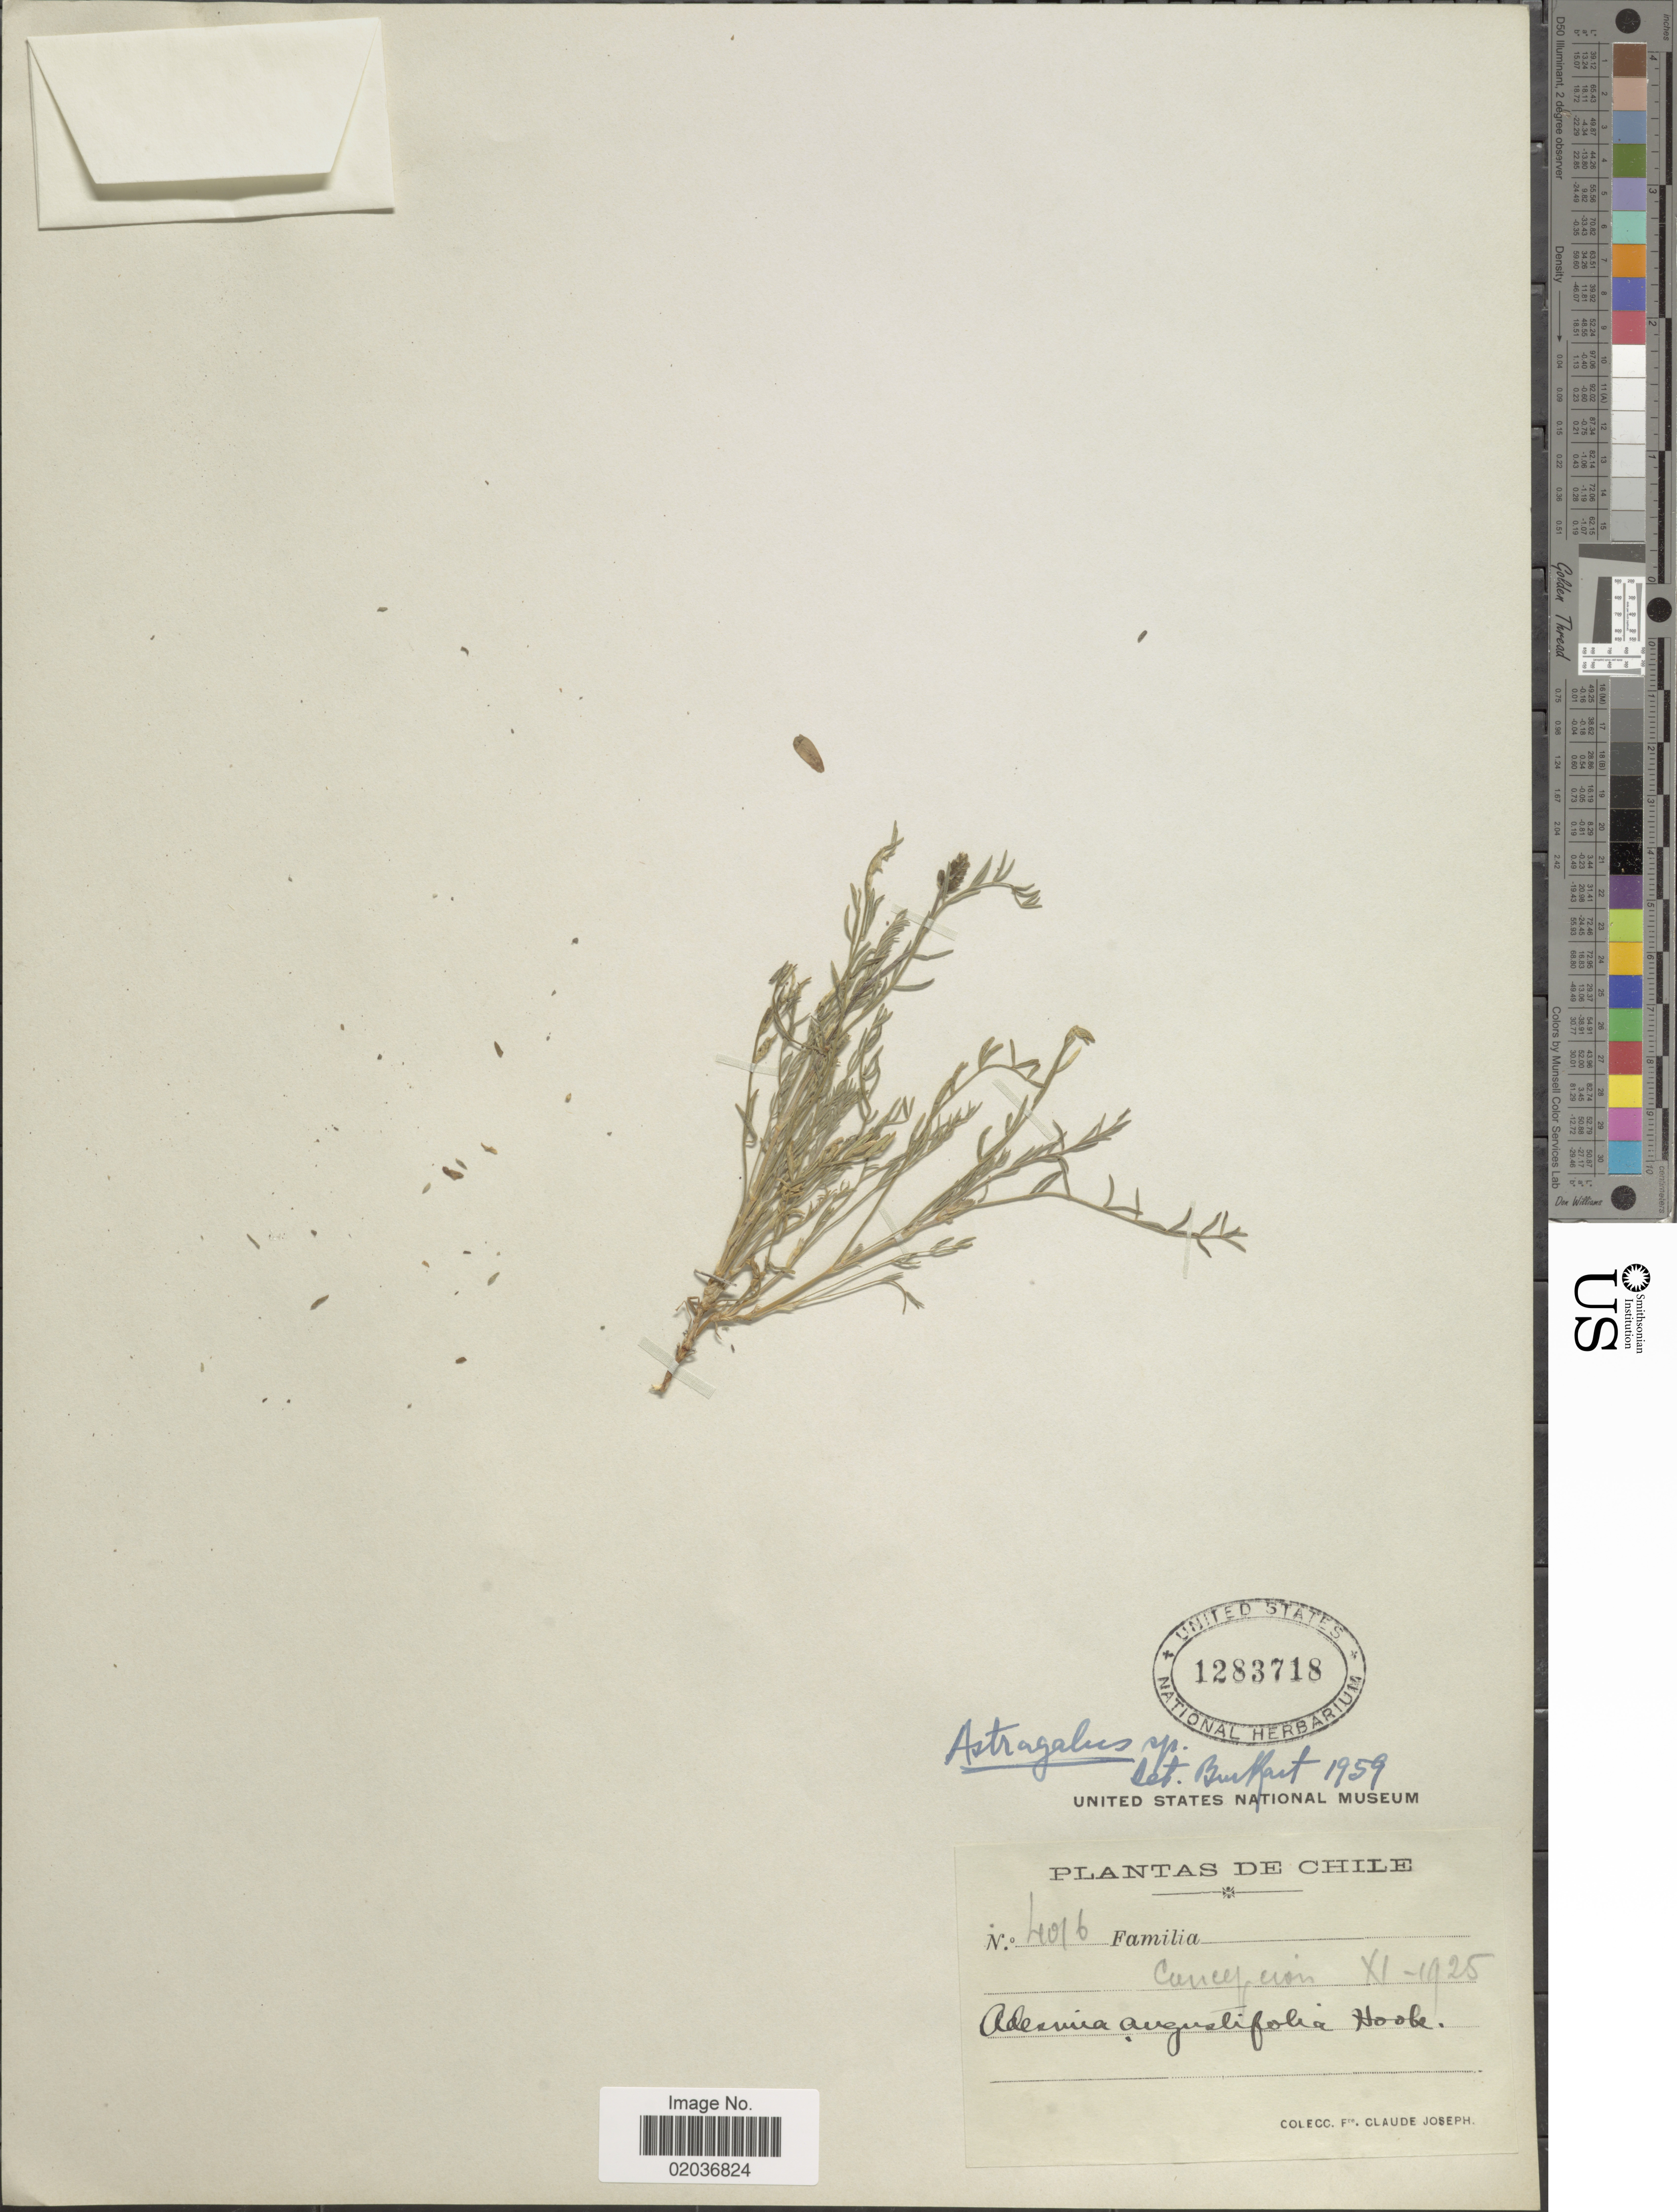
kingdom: Plantae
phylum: Tracheophyta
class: Magnoliopsida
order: Fabales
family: Fabaceae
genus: Astragalus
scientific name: Astragalus sp.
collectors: Bro. Claude-Joseph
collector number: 4016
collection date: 1925-11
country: Chile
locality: Concepcion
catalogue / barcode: US 1283718